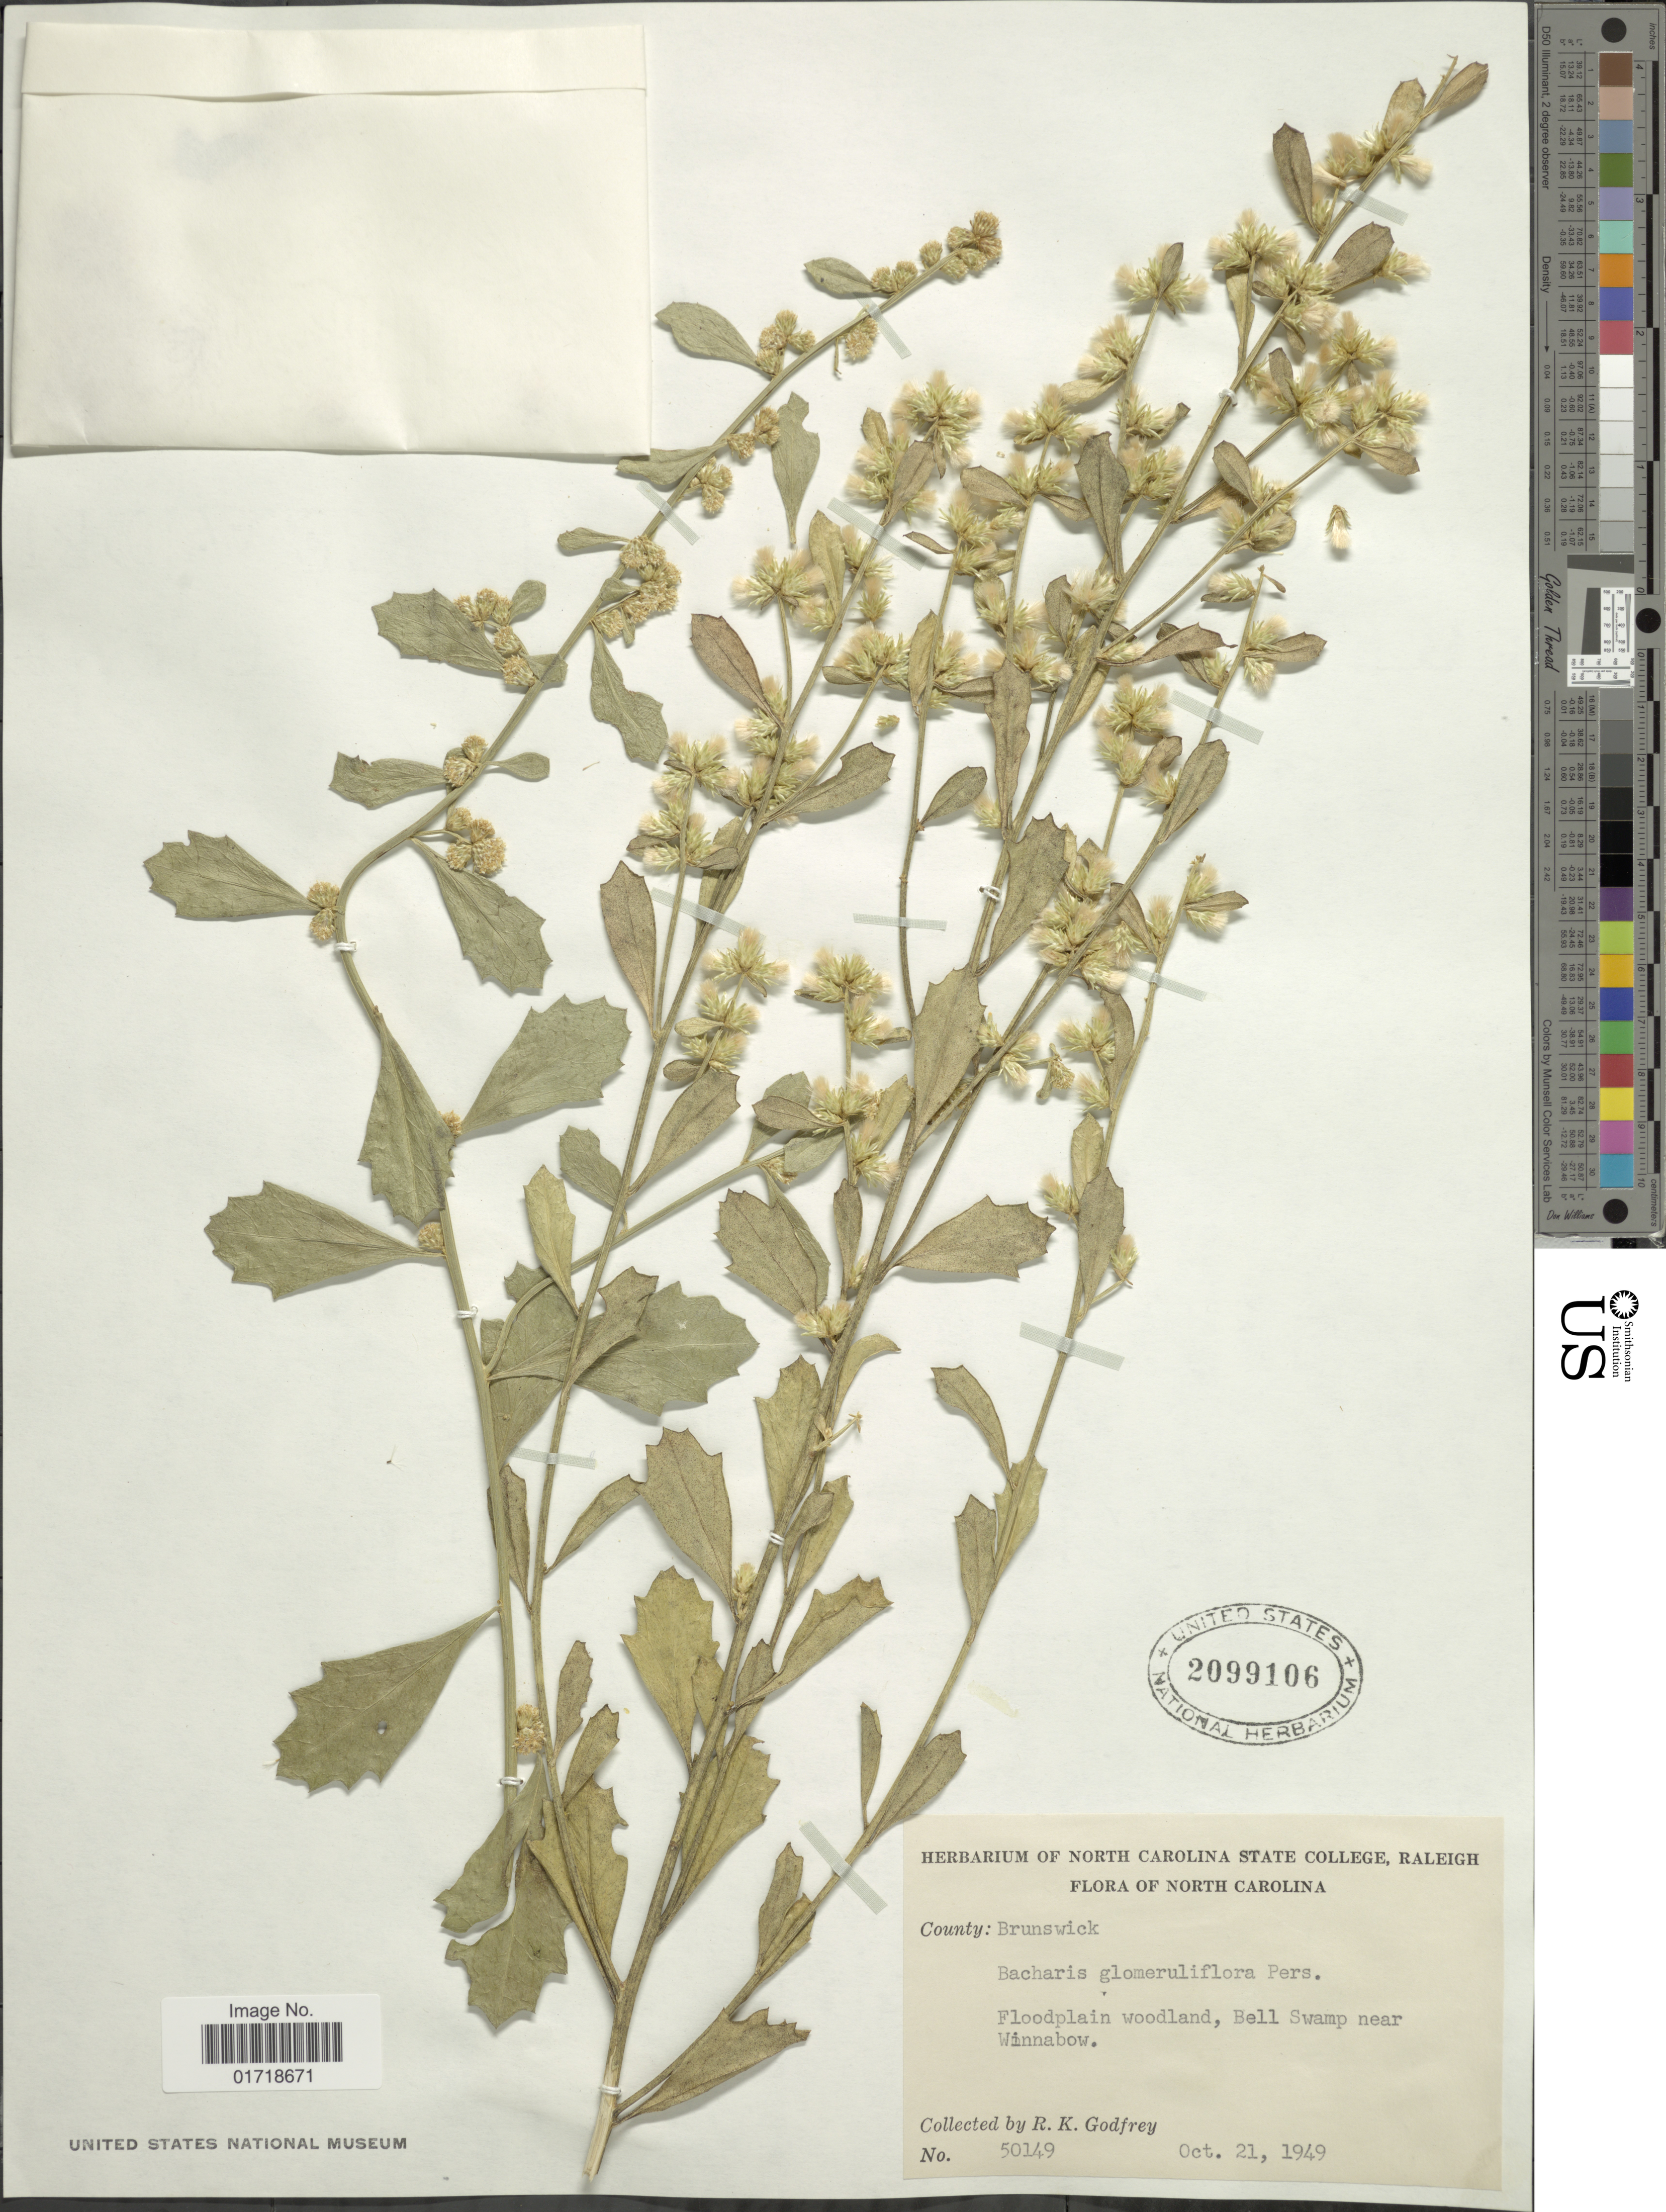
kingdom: Plantae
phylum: Tracheophyta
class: Magnoliopsida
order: Asterales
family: Asteraceae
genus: Baccharis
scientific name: Baccharis glomeruliflora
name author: Pers.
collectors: R. K. Godfrey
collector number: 50149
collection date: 1949-10-21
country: United States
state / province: North Carolina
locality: Floodplain woodland, Bell swamp near Winnabow.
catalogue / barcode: US 2099106